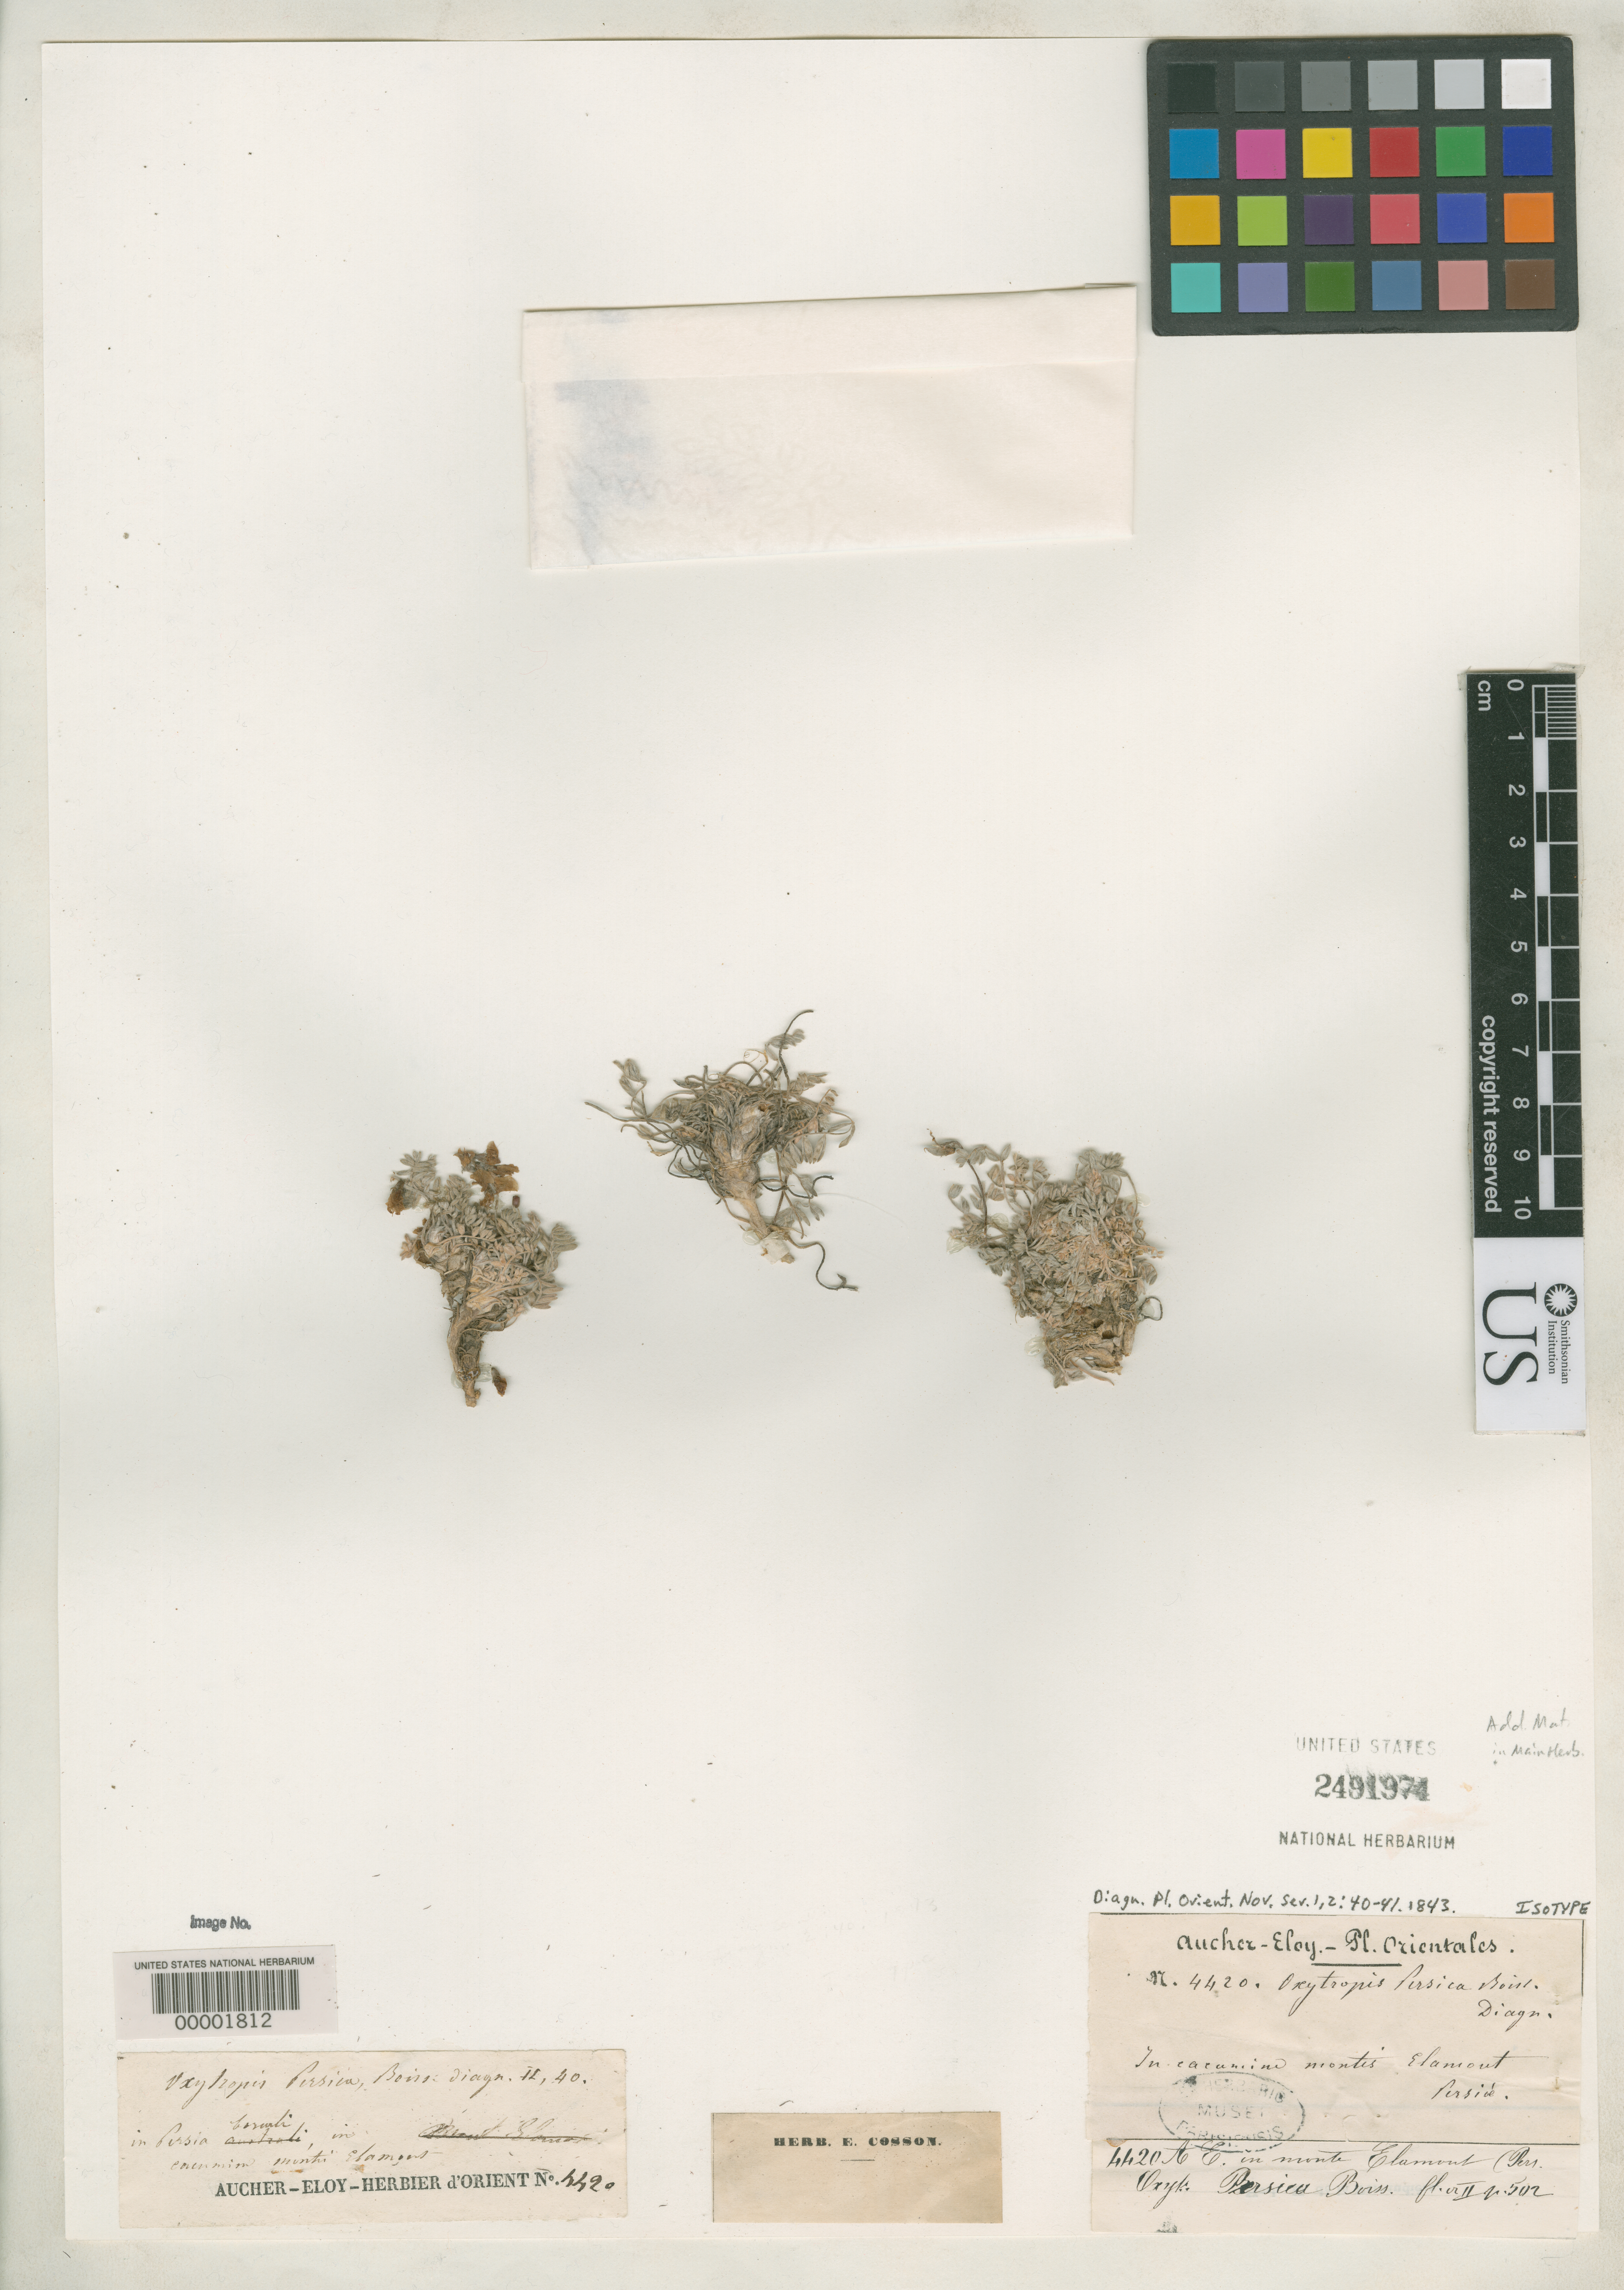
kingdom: Plantae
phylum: Tracheophyta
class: Magnoliopsida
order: Fabales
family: Fabaceae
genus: Oxytropis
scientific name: Oxytropis persica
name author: Boiss.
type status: Isotype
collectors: P. Aucher-Éloy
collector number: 4420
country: Iran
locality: (country as "Persia").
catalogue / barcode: US 2491974